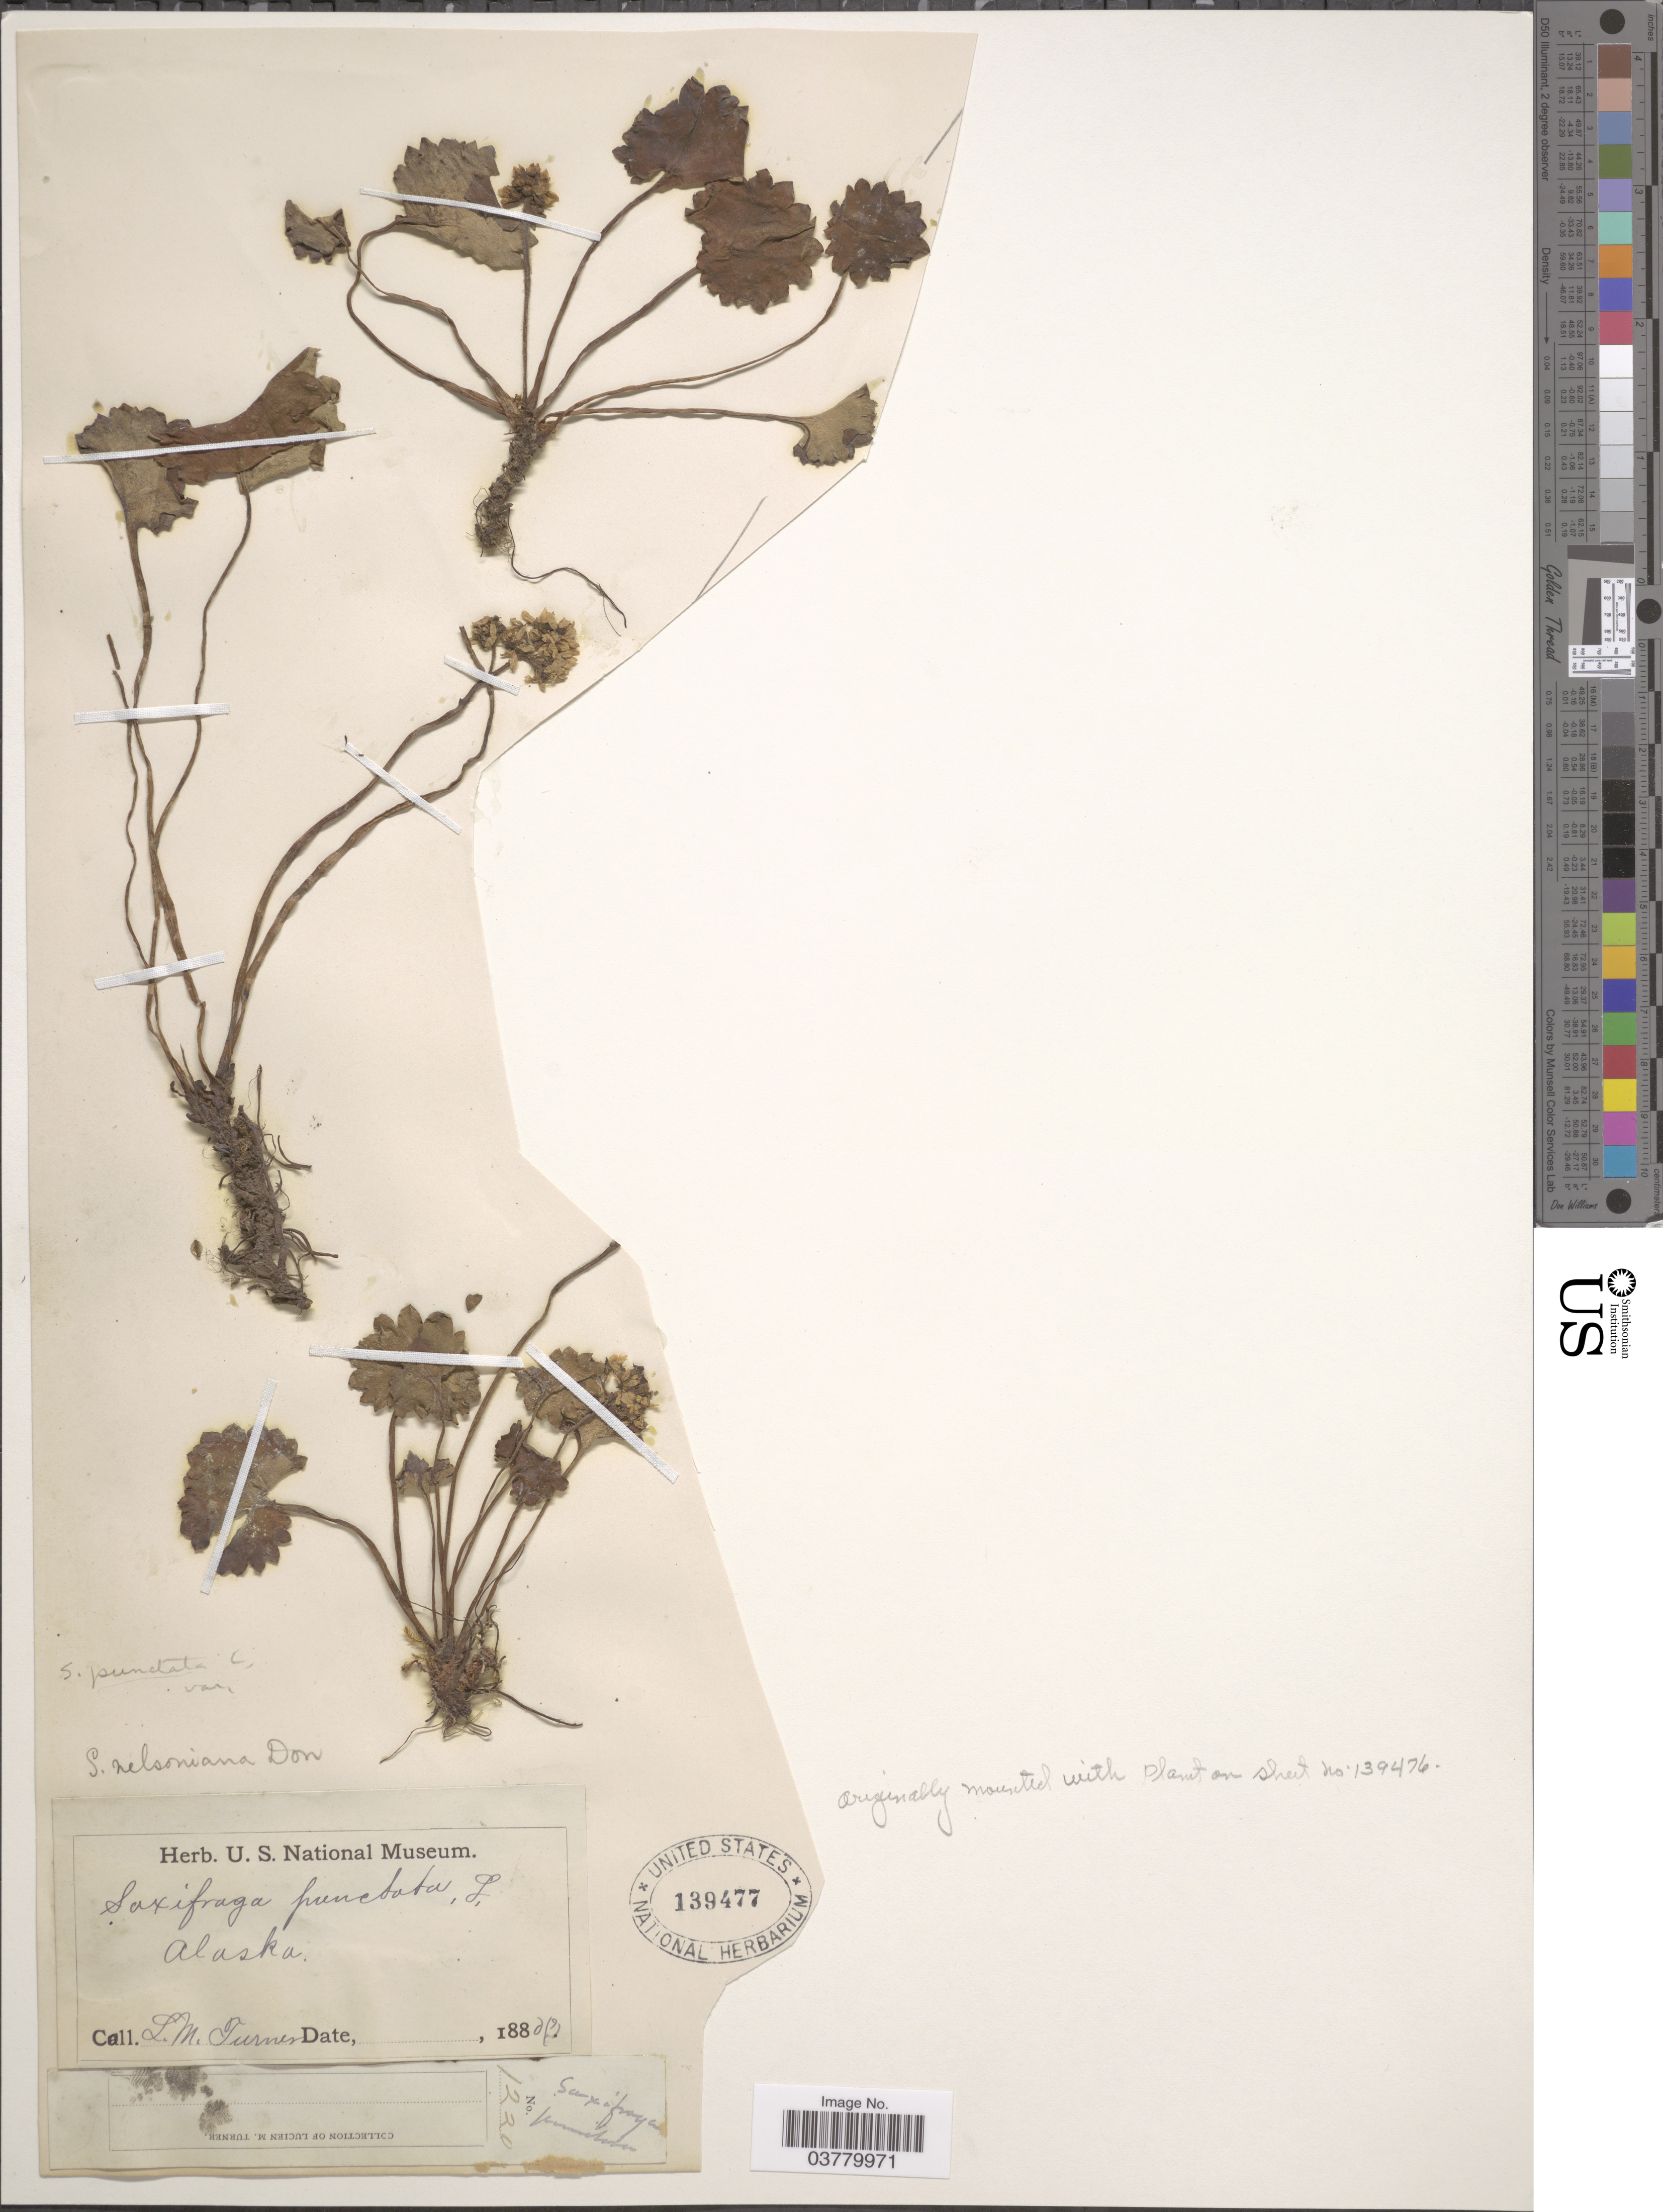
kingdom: Plantae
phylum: Tracheophyta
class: Magnoliopsida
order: Saxifragales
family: Saxifragaceae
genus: Micranthes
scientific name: Micranthes nelsoniana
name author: (D. Don) Small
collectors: L. M. Turner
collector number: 1220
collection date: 1880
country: United States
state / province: Alaska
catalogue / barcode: US 139477